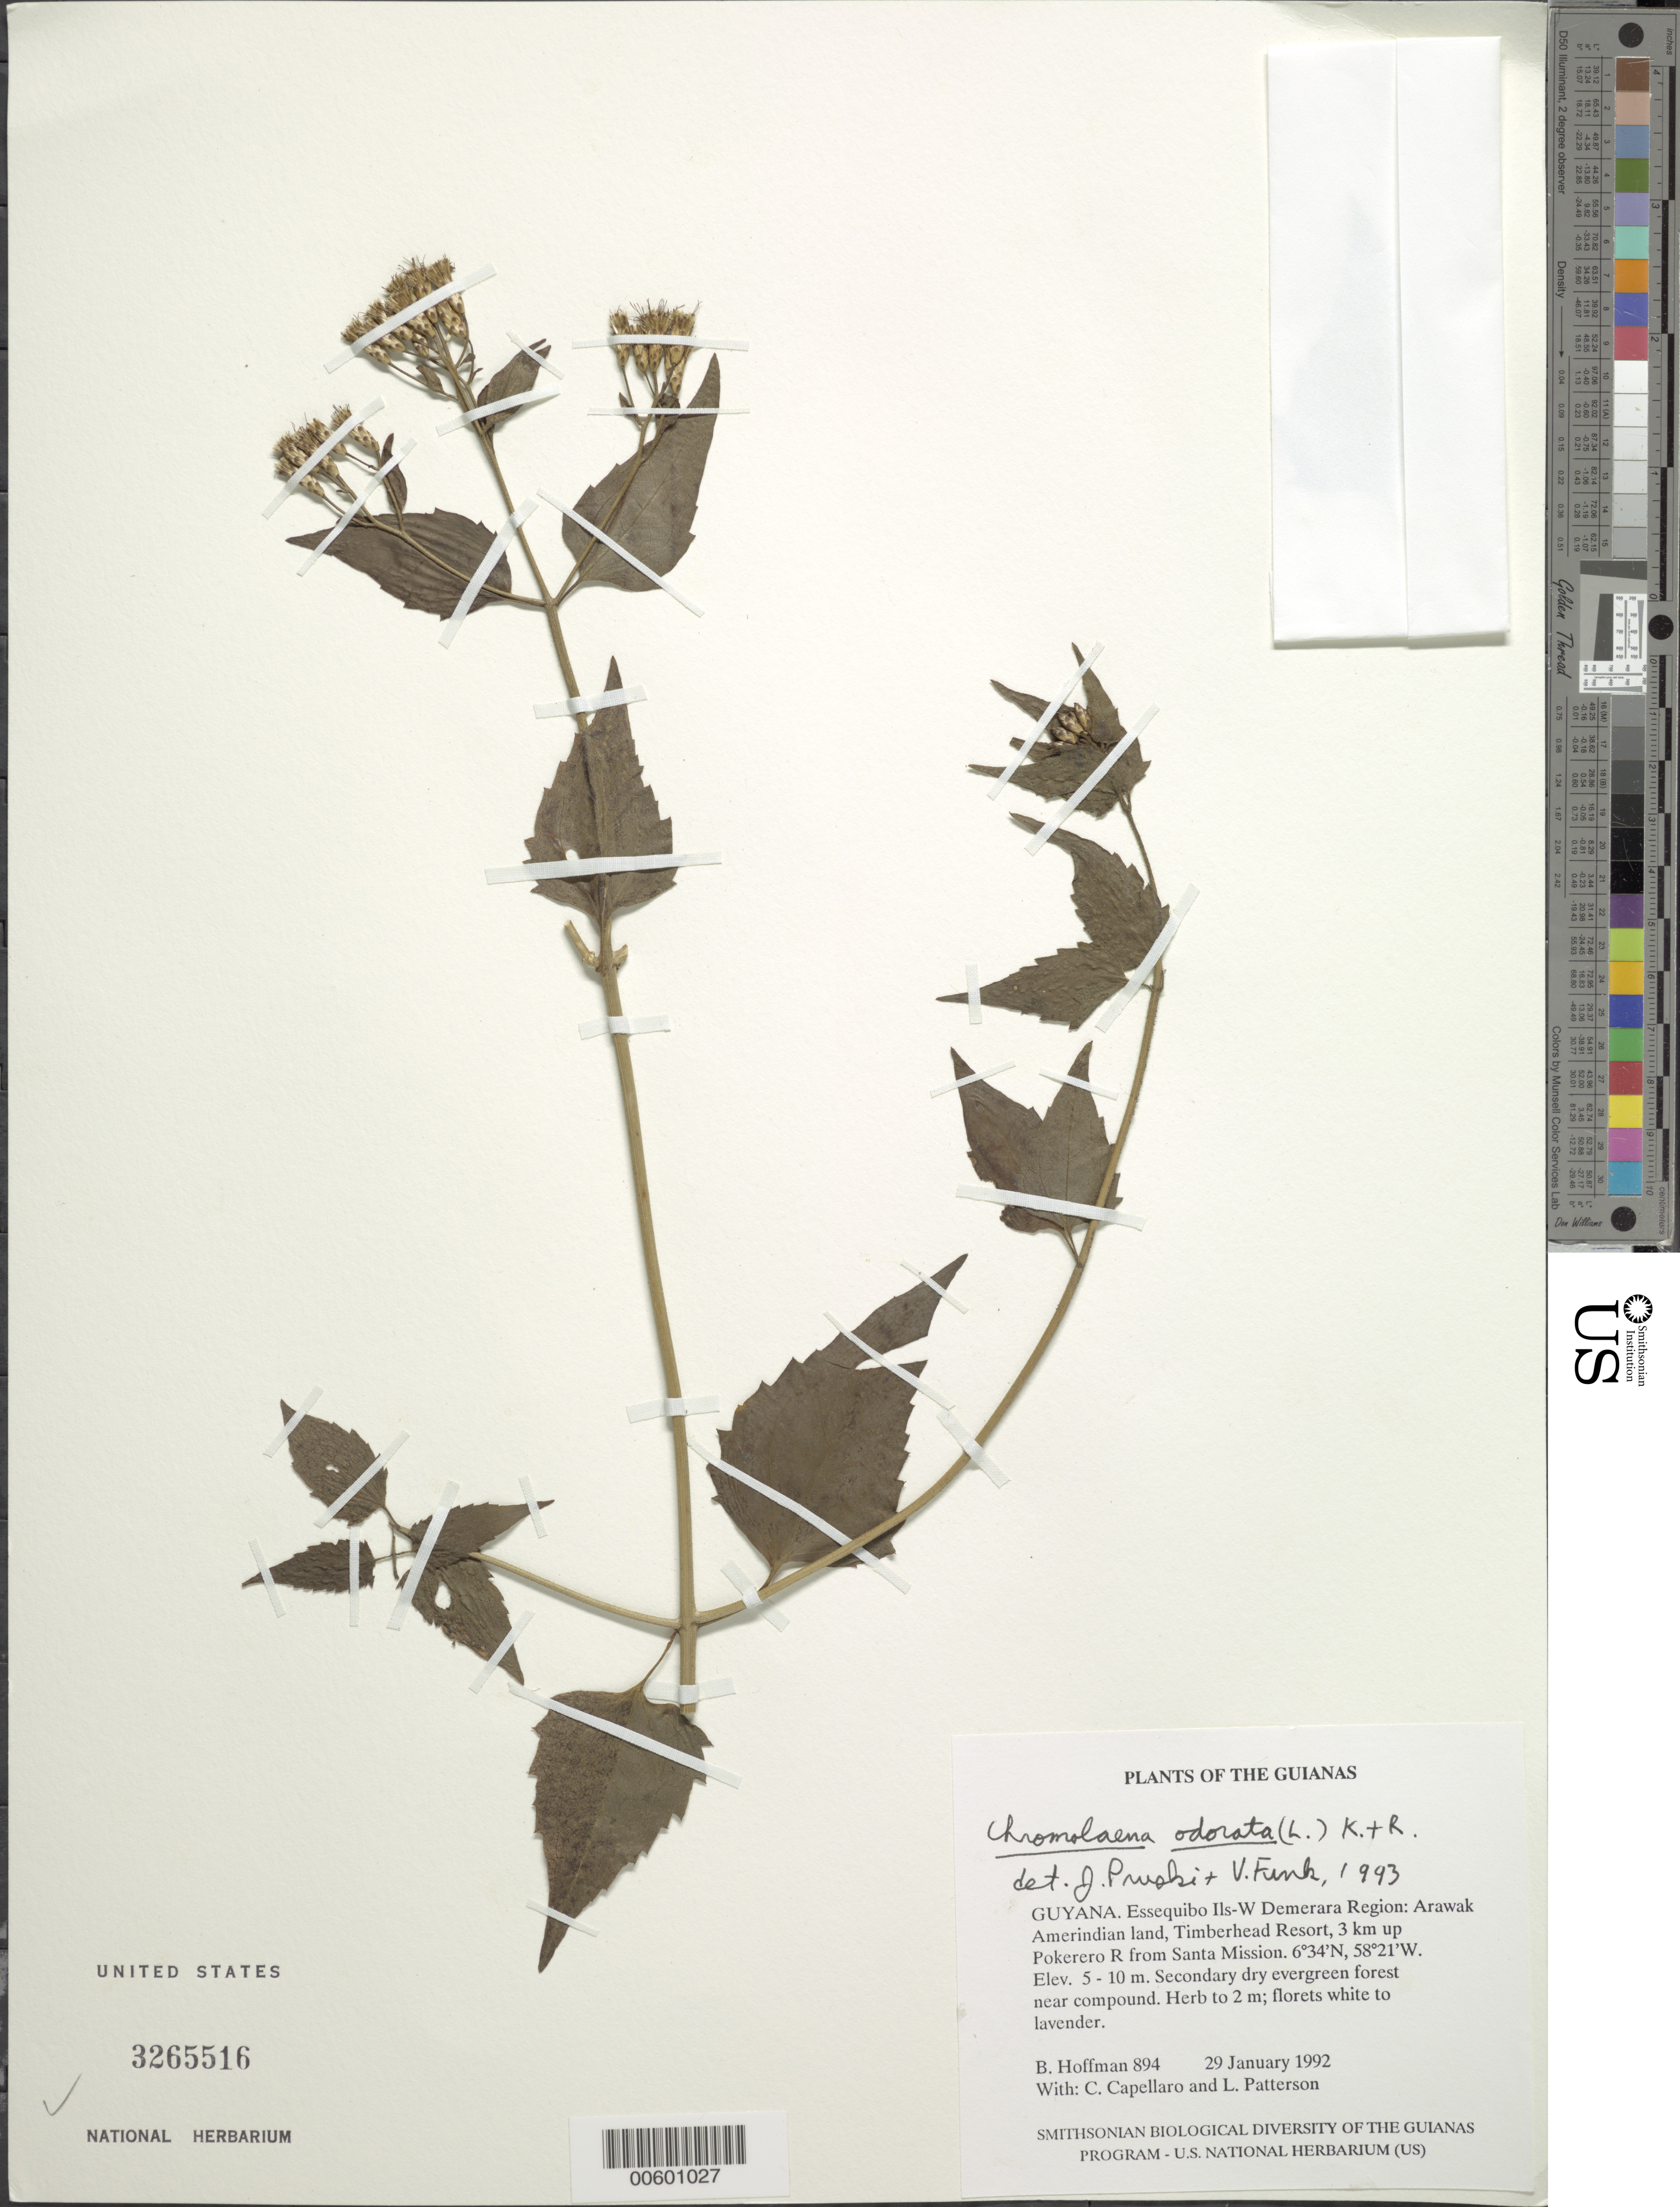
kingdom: Plantae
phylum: Tracheophyta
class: Magnoliopsida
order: Asterales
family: Asteraceae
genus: Chromolaena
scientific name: Chromolaena odorata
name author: (L.) R.M. King & H. Rob.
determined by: Pruski, J. F.; Funk, V. A.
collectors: B. Hoffman, C. Capellaro & L. Patterson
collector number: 894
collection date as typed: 29 January 1992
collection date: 1992-01-29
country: Guyana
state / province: Essequibo Isl-W. Demerara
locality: Arawak Amerindian land, Timberhead Resort, 3 km up Pokerero River from Santa Mission. Near compound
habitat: Secondary dry evergreen forest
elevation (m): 5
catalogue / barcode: US 3265516